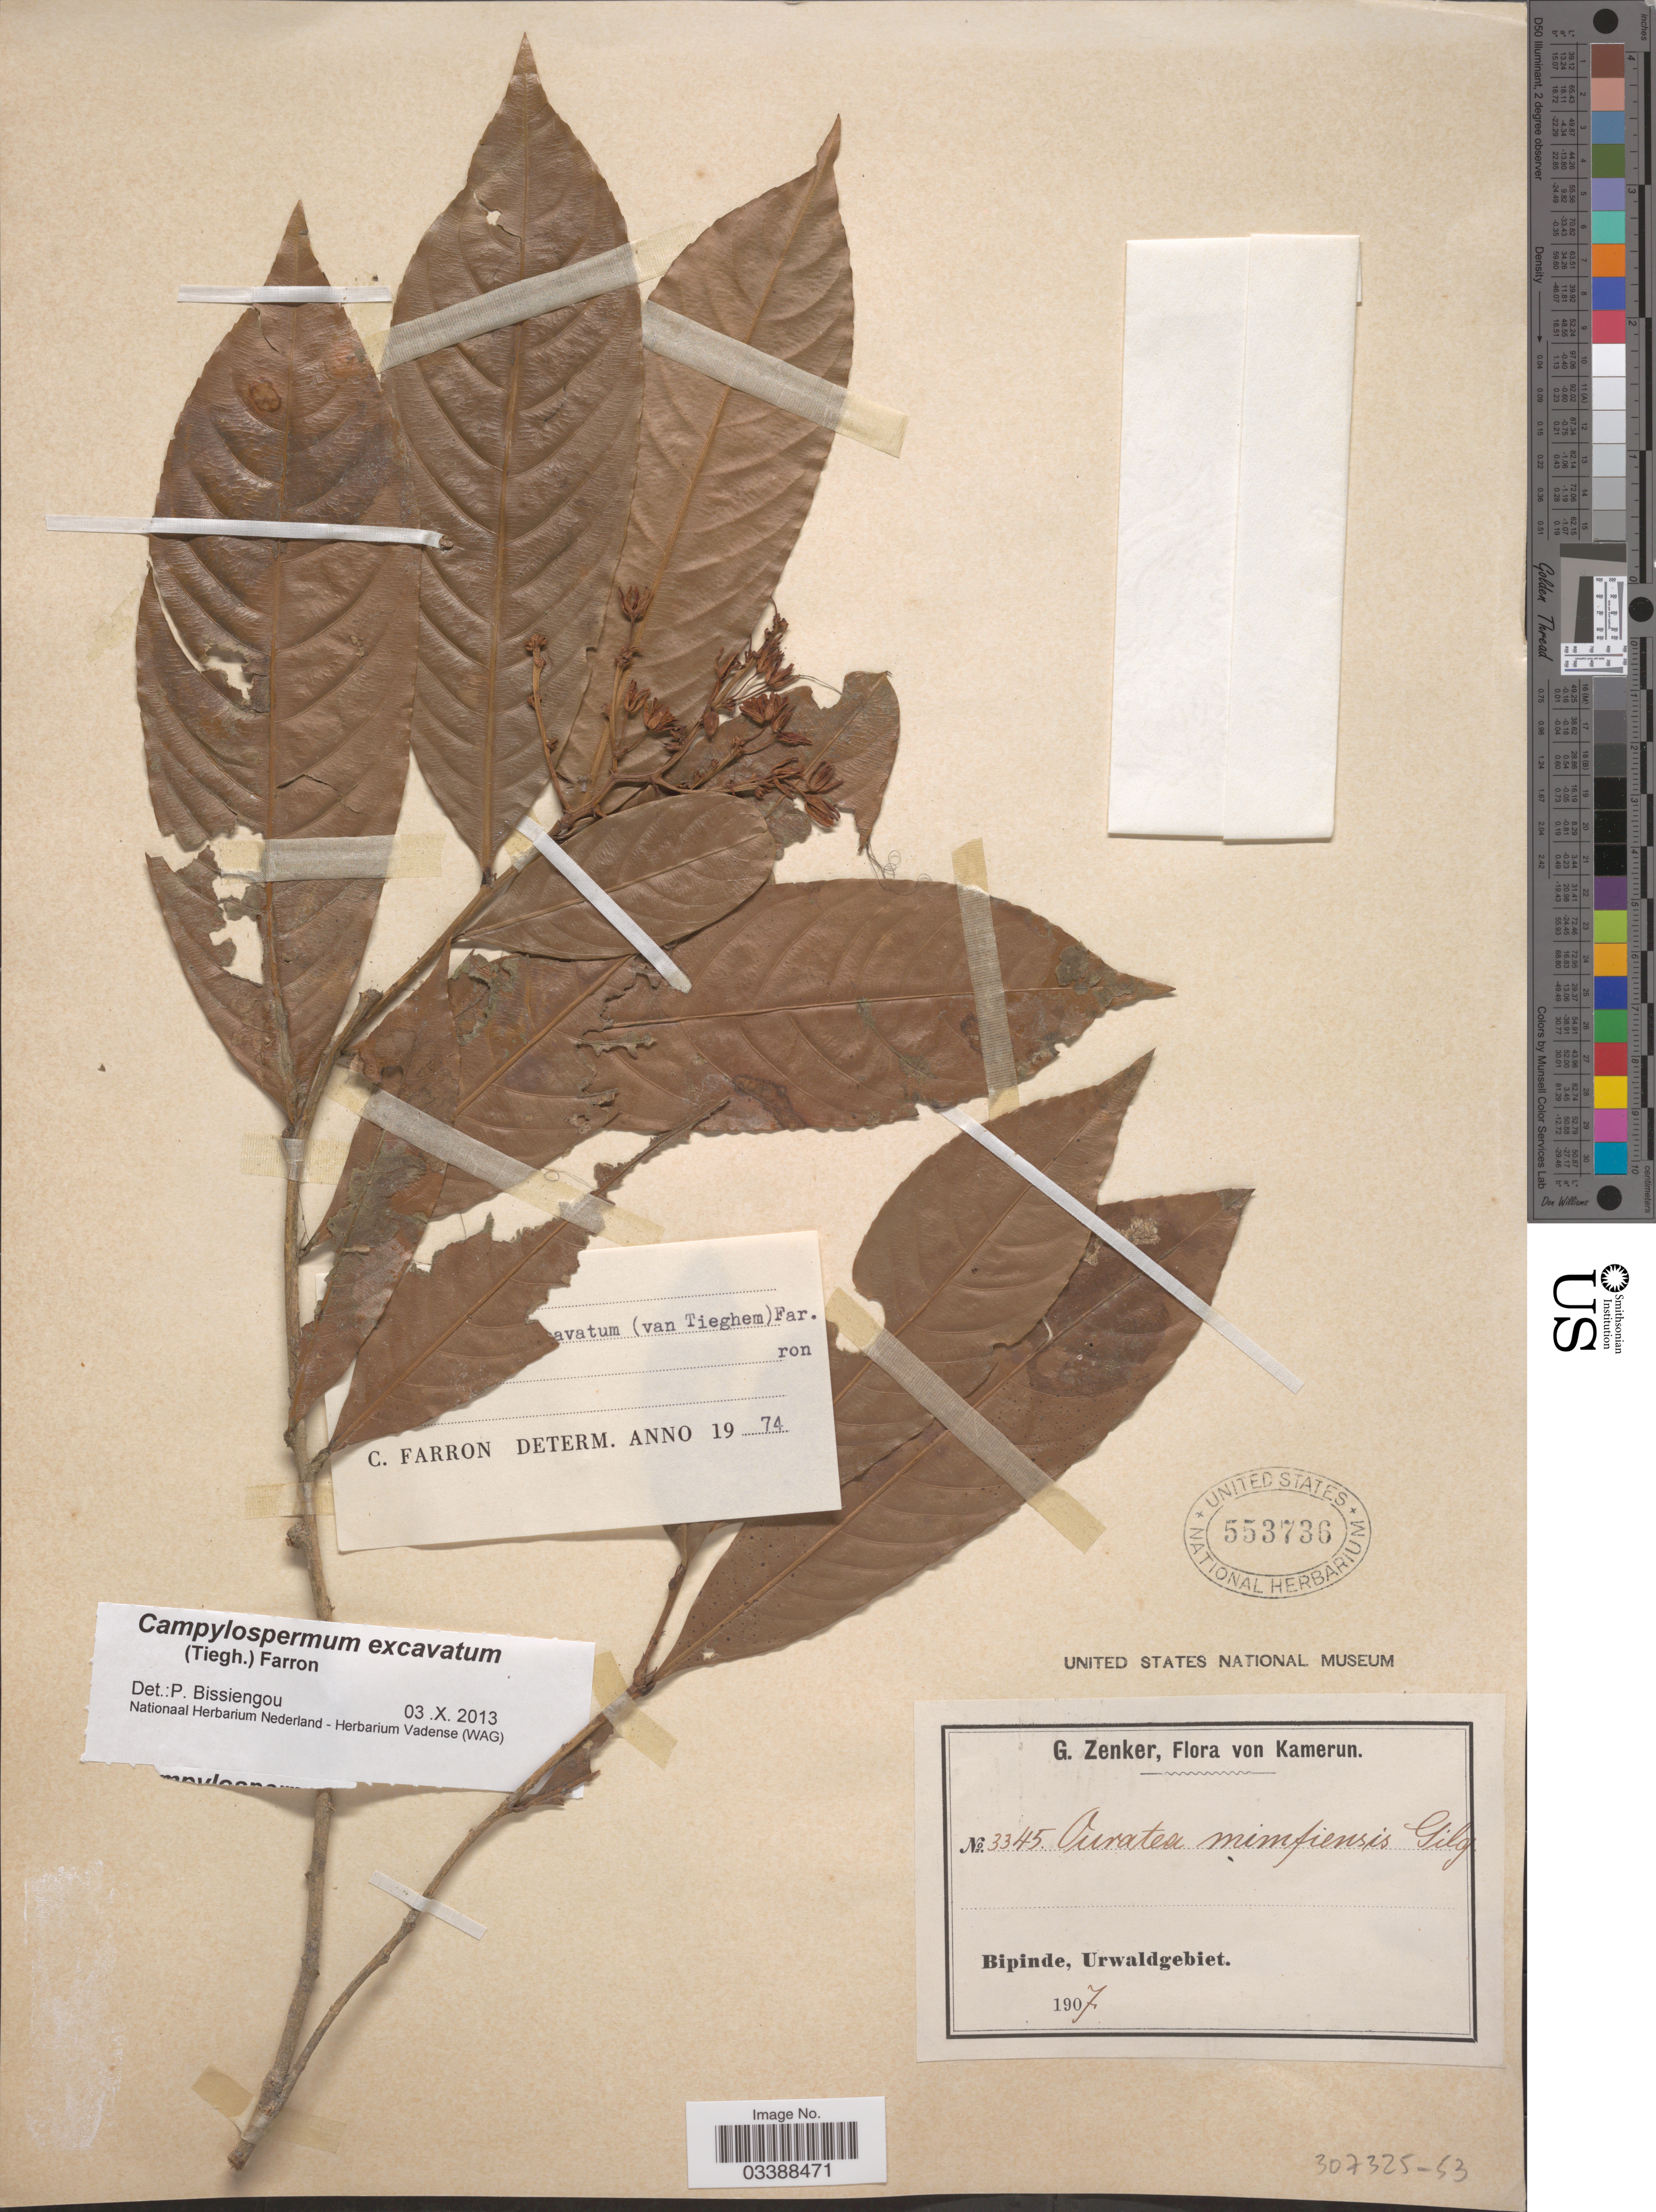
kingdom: Plantae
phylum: Tracheophyta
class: Magnoliopsida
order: Malpighiales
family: Ochnaceae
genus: Campylospermum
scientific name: Campylospermum excavatum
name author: (Tiegh.) Farron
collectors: G. A. Zenker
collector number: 3345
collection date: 1907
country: Cameroon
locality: Kamerun. Bipinde, Urwaldgebiet.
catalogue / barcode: US 553736